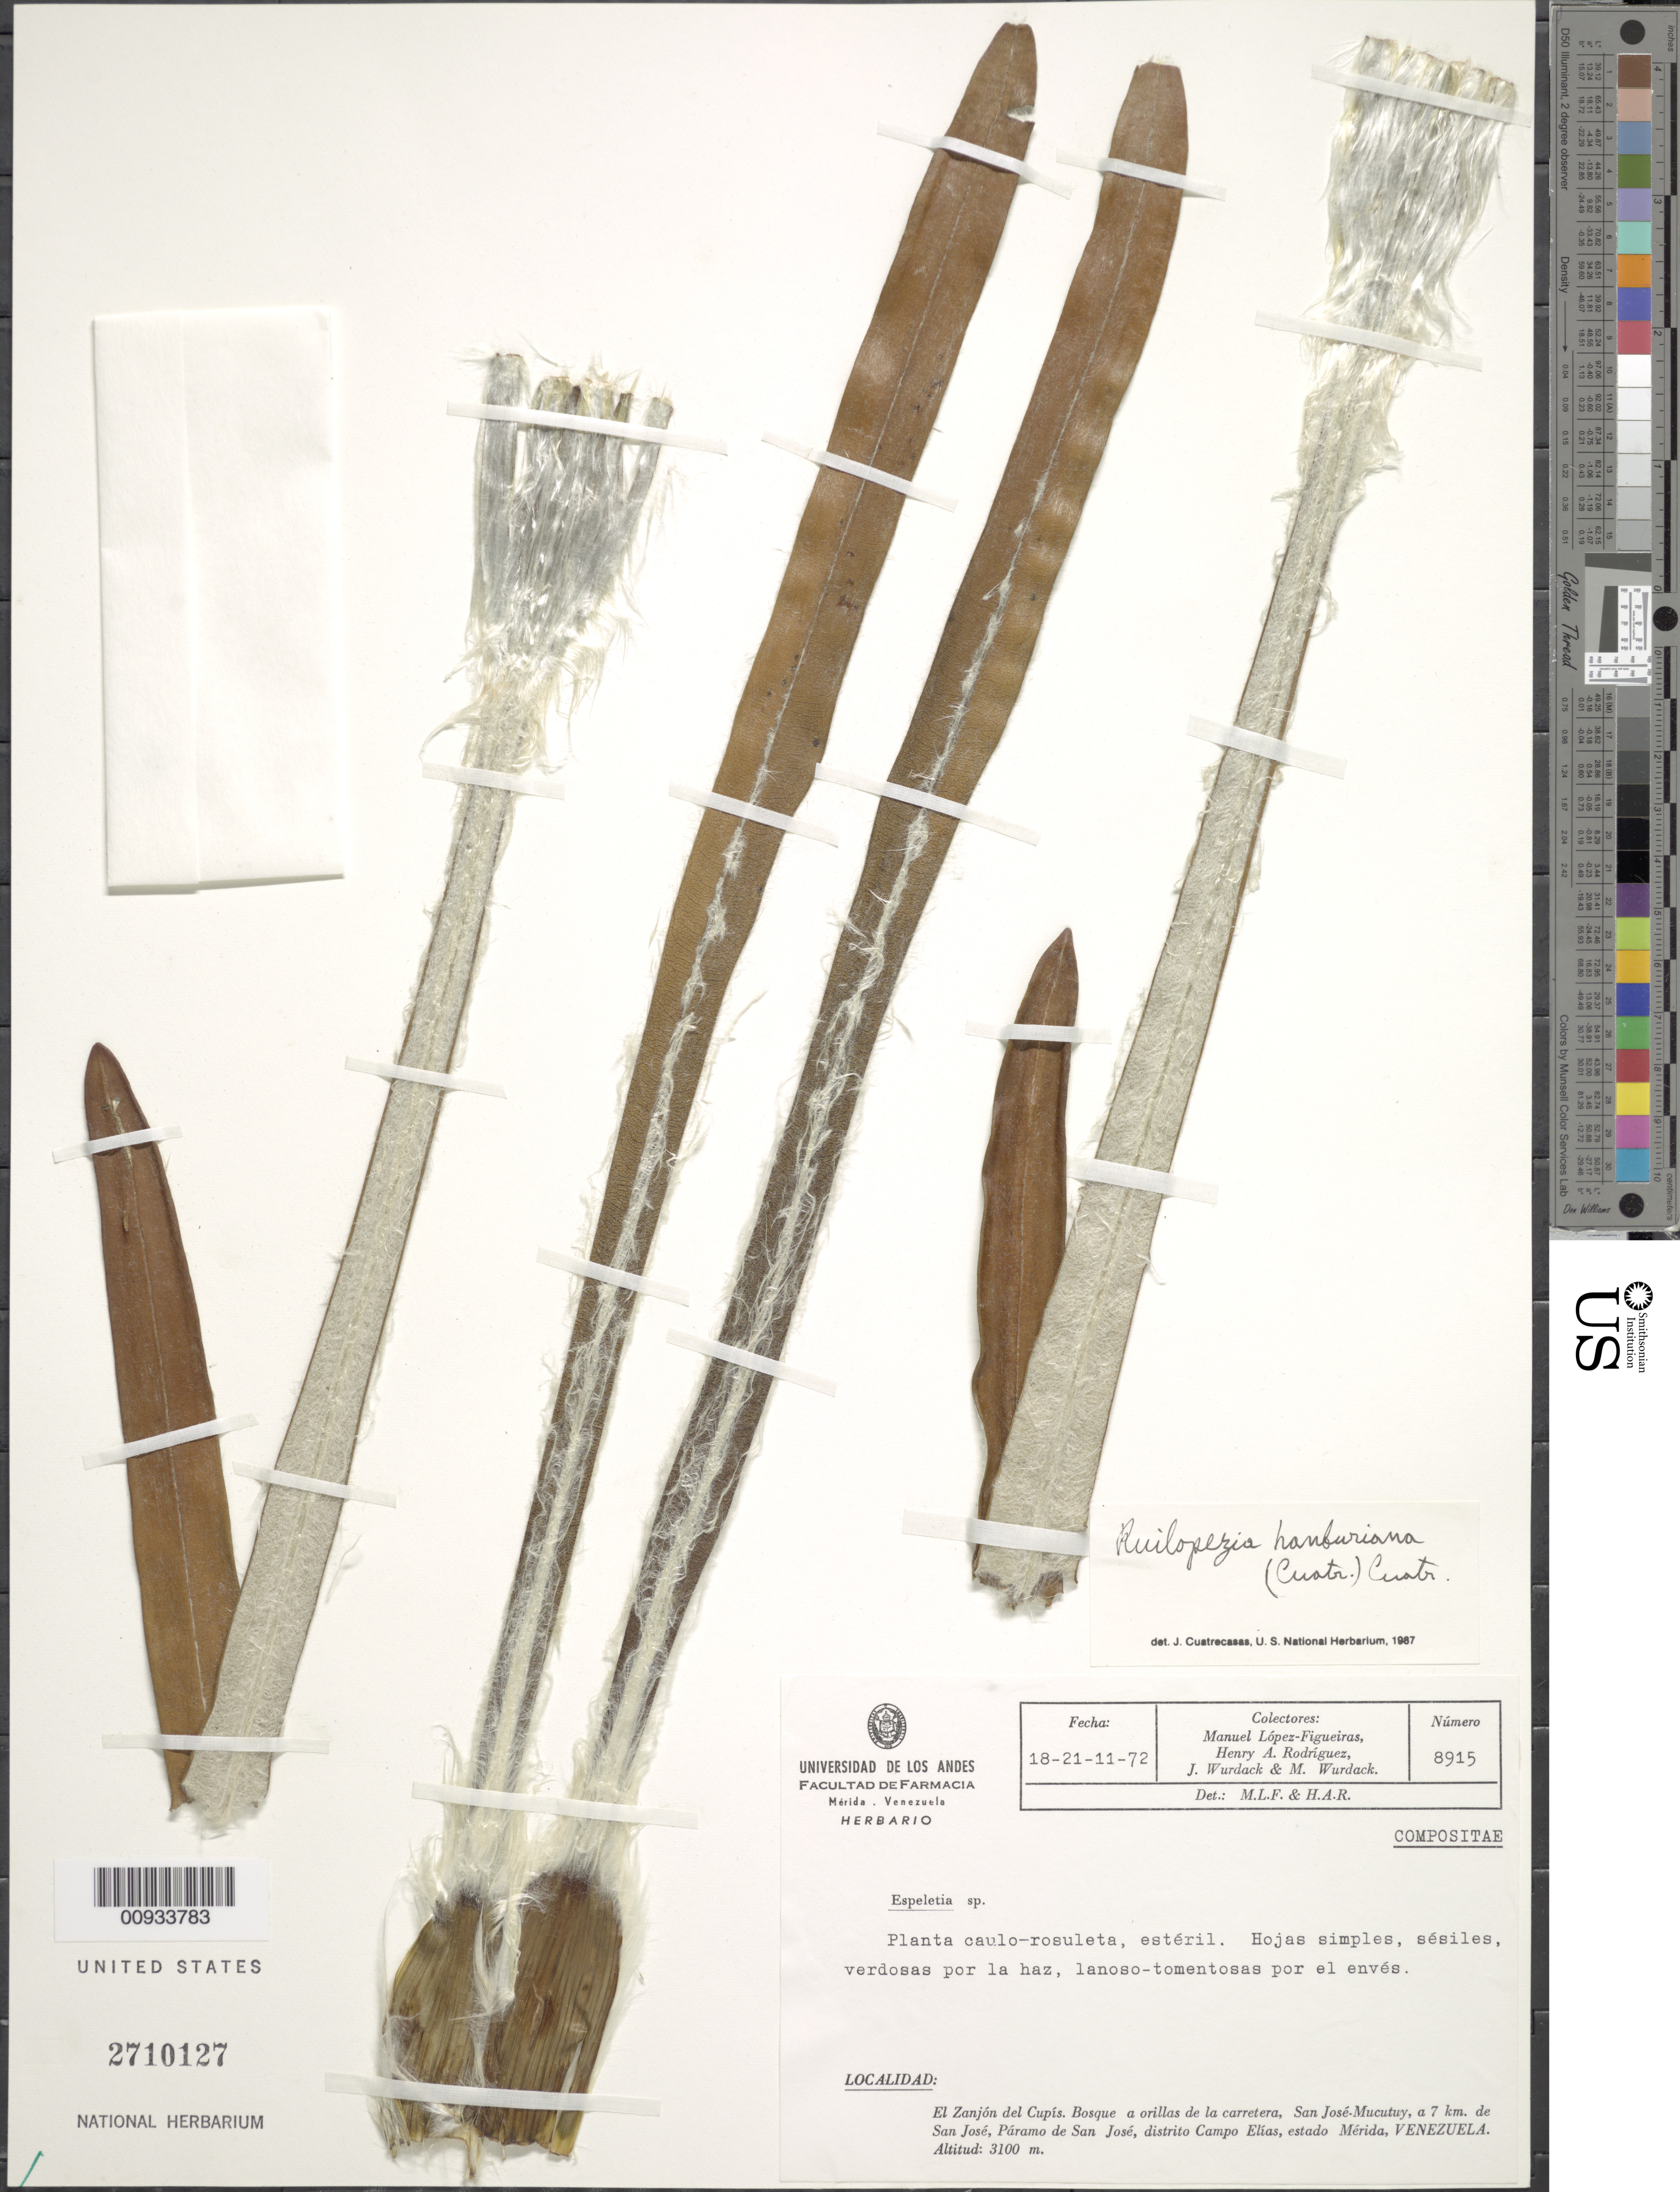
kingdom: Plantae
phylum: Tracheophyta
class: Magnoliopsida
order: Asterales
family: Asteraceae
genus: Ruilopezia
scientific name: Ruilopezia hanburiana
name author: (Cuatrec.) Cuatrec.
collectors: M. López Figueiras, H. A. Rodriguez, J. J. Wurdack & M. L. Wurdack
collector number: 8915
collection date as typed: Transcribed d/m/y: 18/11/72 to 21/11/72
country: Venezuela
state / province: Mérida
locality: El Zanjon del Cupis, Bosque a orillas de la carretera, San Jose-Mucutuy, a 7 km de San Jose, Paramo de San Jose, Distrito Campo Elias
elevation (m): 3100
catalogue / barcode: US 2710127